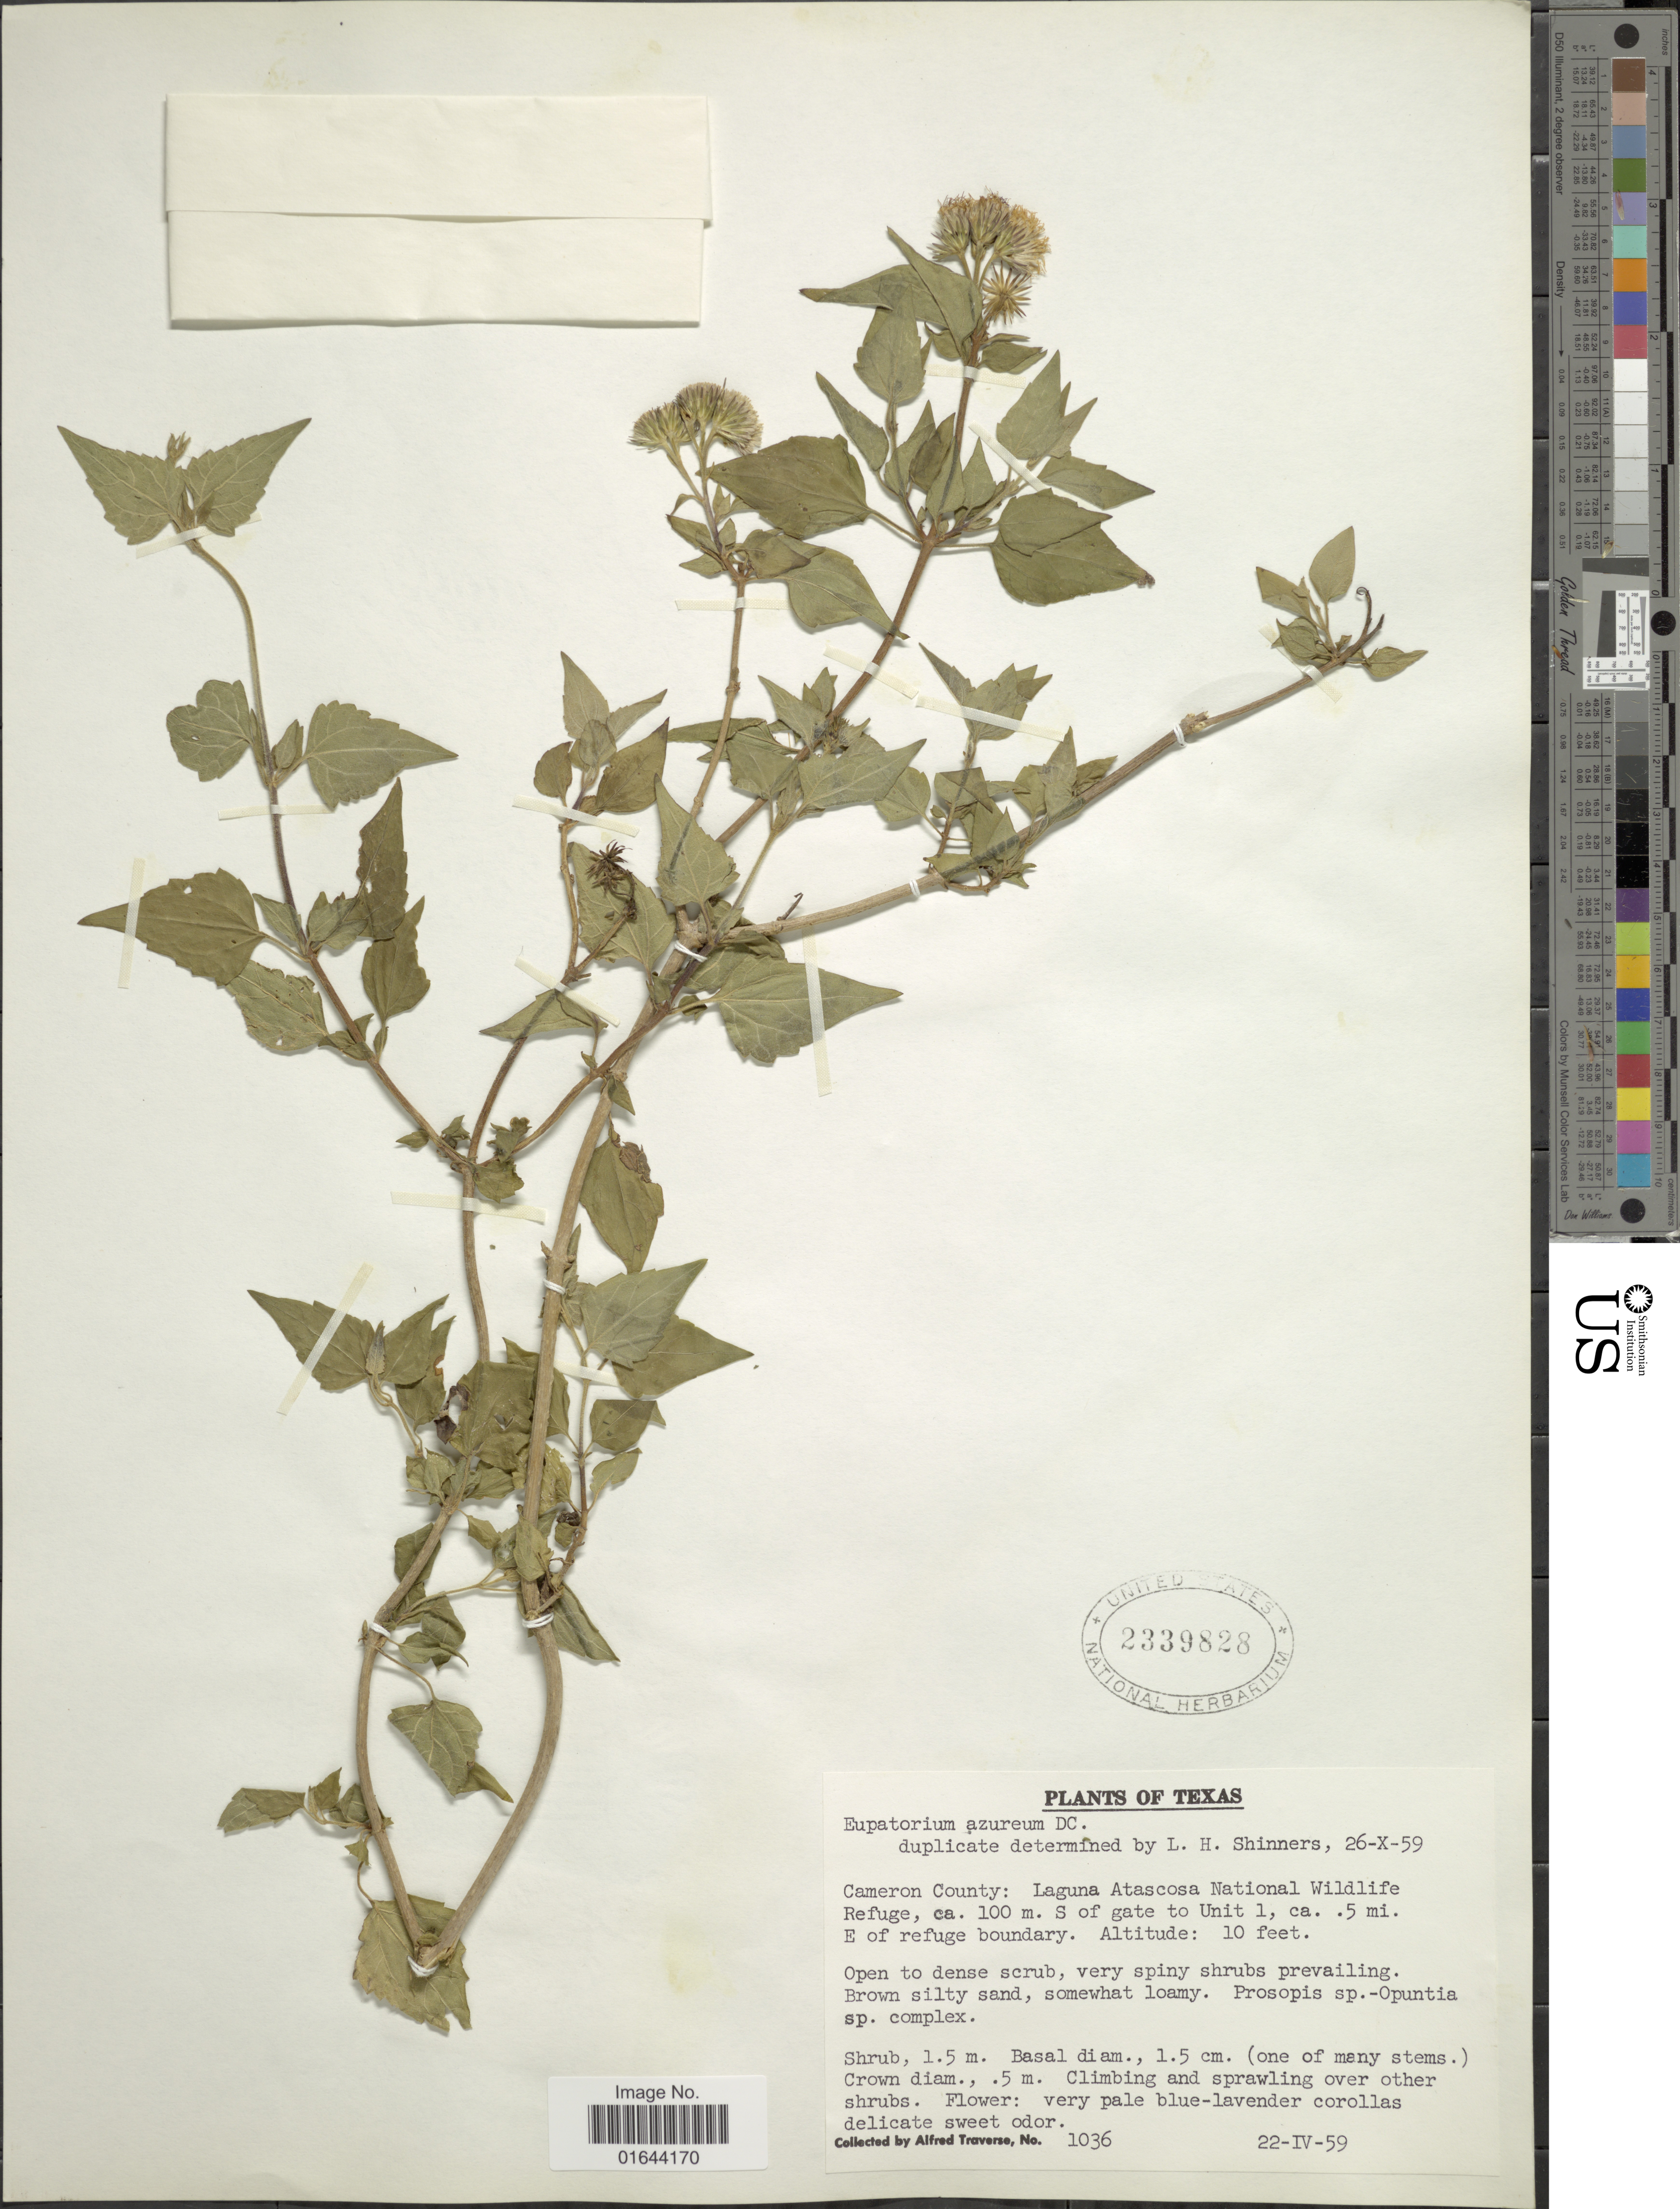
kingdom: Plantae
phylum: Tracheophyta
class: Magnoliopsida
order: Asterales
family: Asteraceae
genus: Tamaulipa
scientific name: Tamaulipa azurea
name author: (DC.) R.M. King & H. Rob.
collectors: A. Traverse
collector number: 1036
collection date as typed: Transcribed d/m/y: 22/4/59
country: United States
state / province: Texas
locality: Texas, Cameron County: Lagun Atascosa National Wildlife Refuge, ca. 100 m. S of gate to Unit, ca. 5 mi. E of refuge boundary.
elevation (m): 100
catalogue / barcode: US 2339828